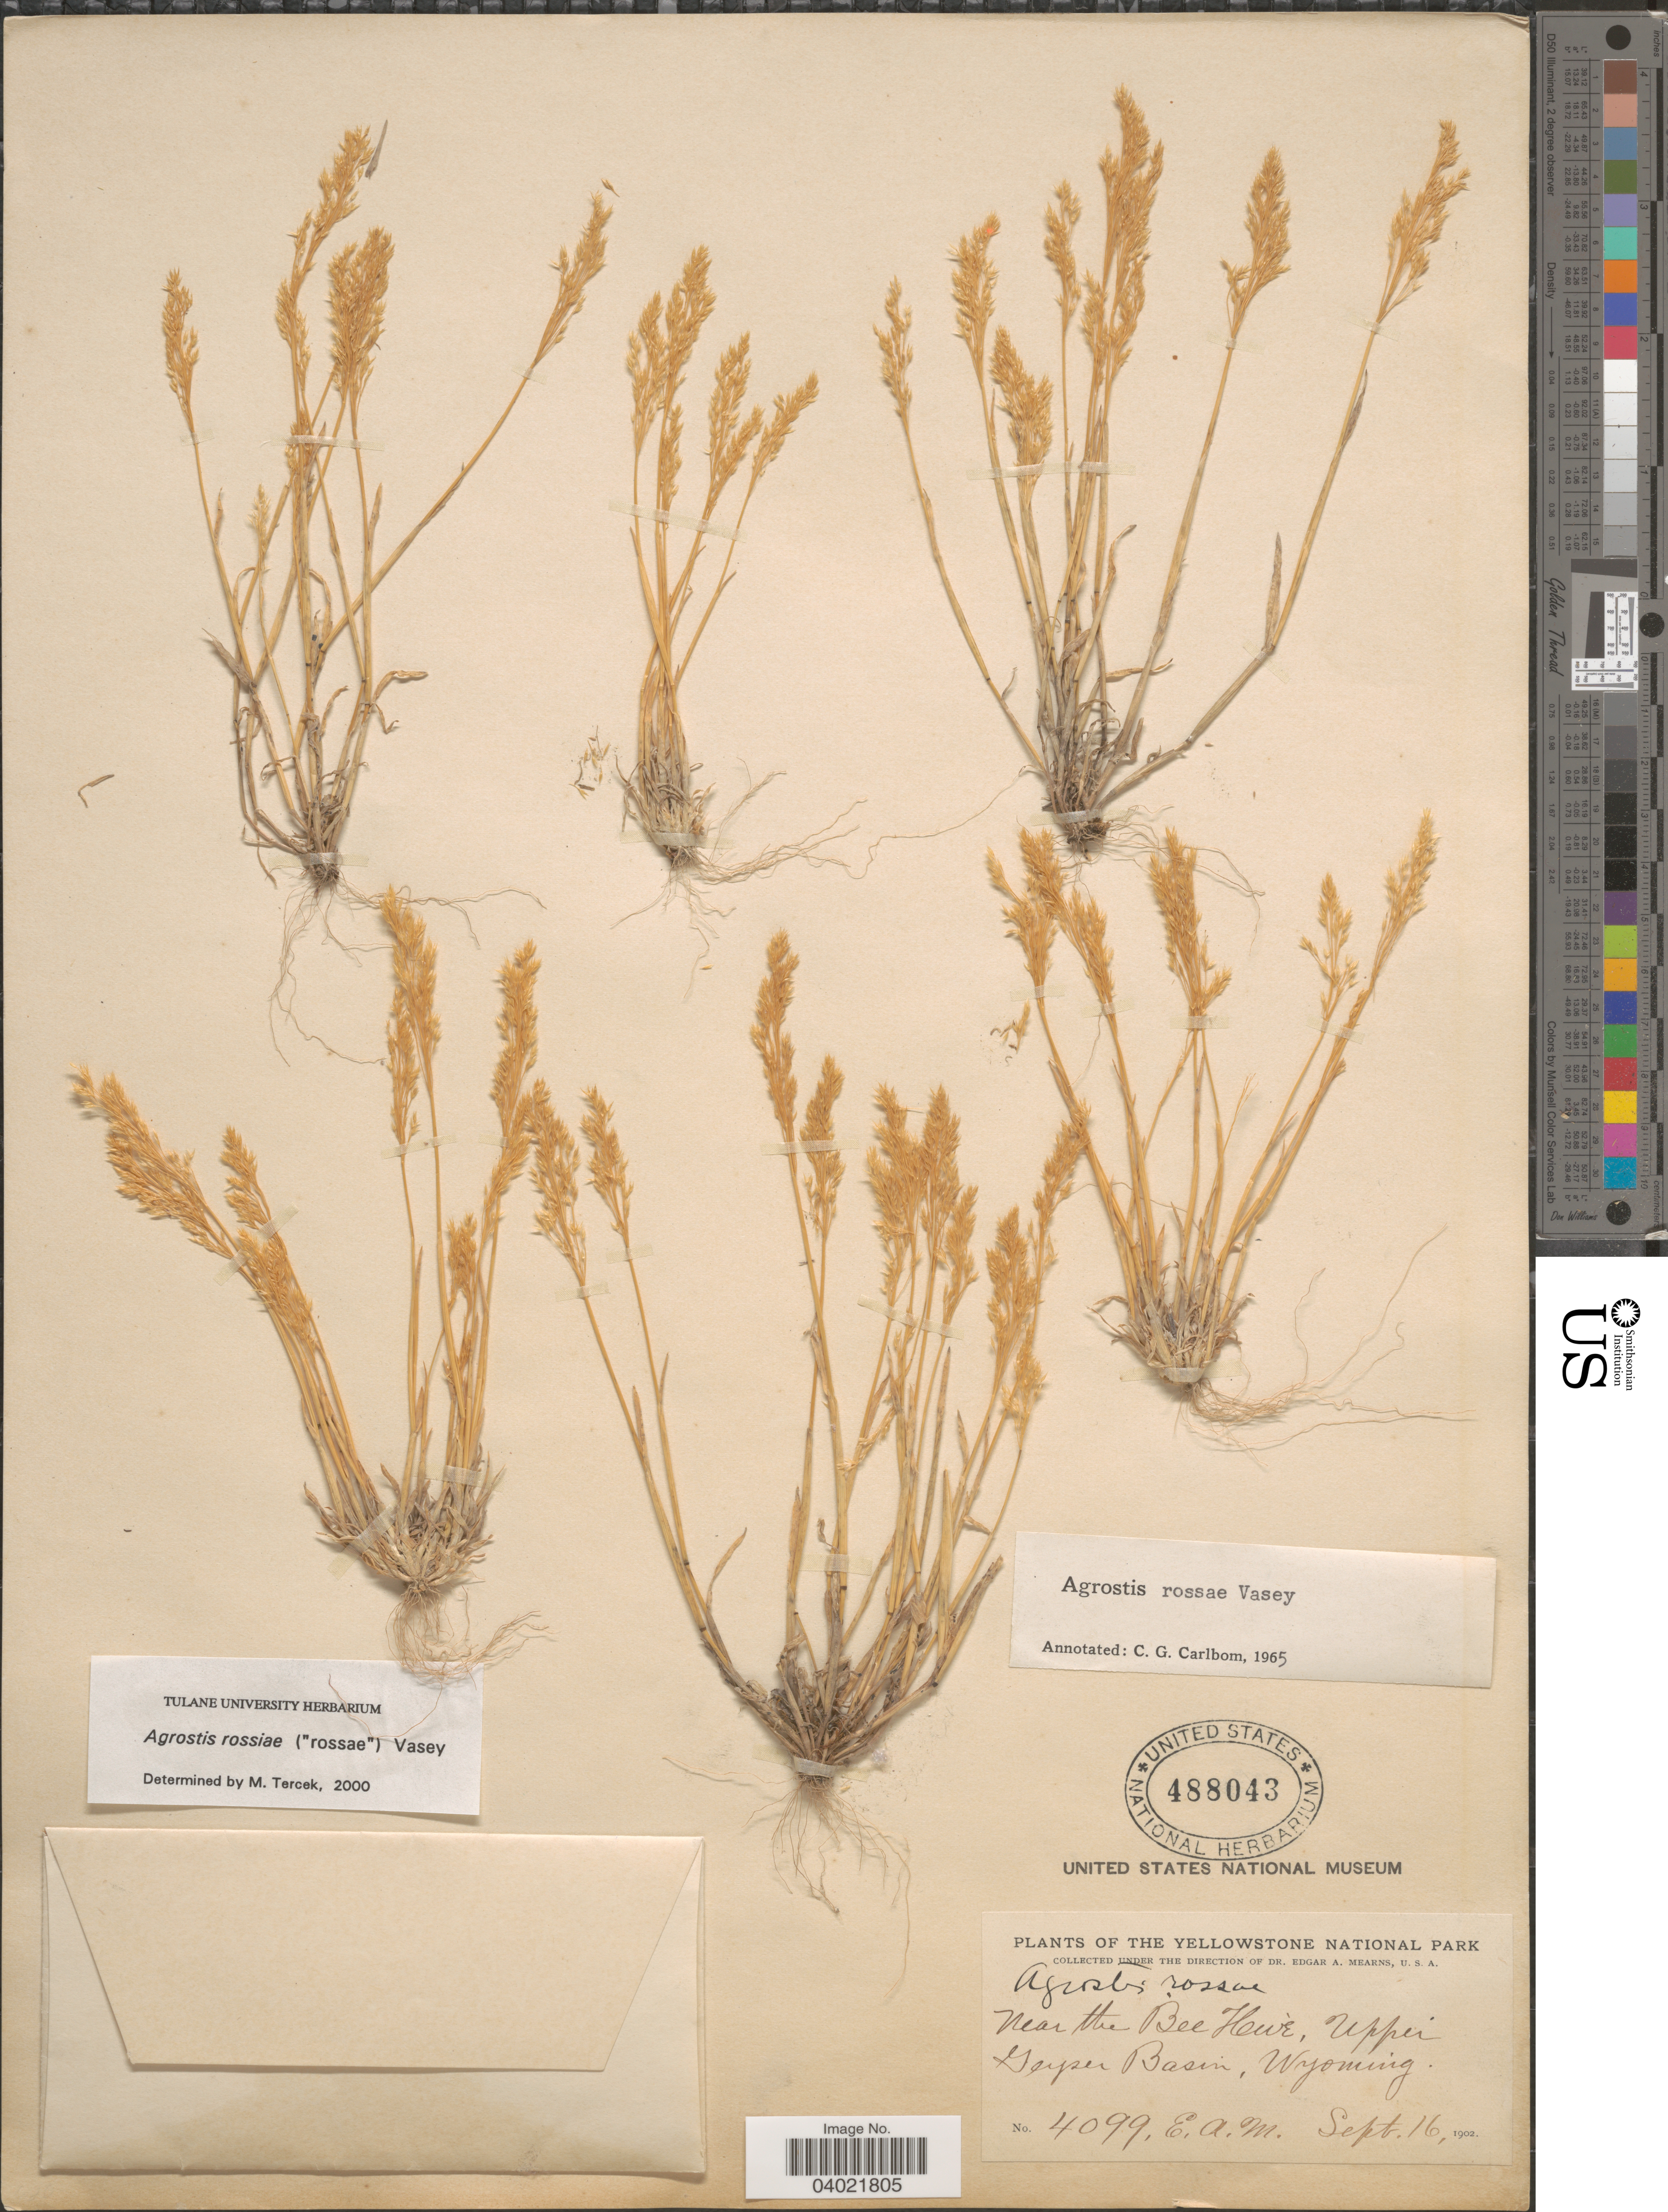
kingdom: Plantae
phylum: Tracheophyta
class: Liliopsida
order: Poales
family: Poaceae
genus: Agrostis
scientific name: Agrostis rossiae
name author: Vasey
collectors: E. A. Mearns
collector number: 4099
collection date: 1902-09-16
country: United States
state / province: Wyoming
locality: The Yellowstone National Park. Near the Bee Hive, Upper Geyser Basin.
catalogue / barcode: US 488043